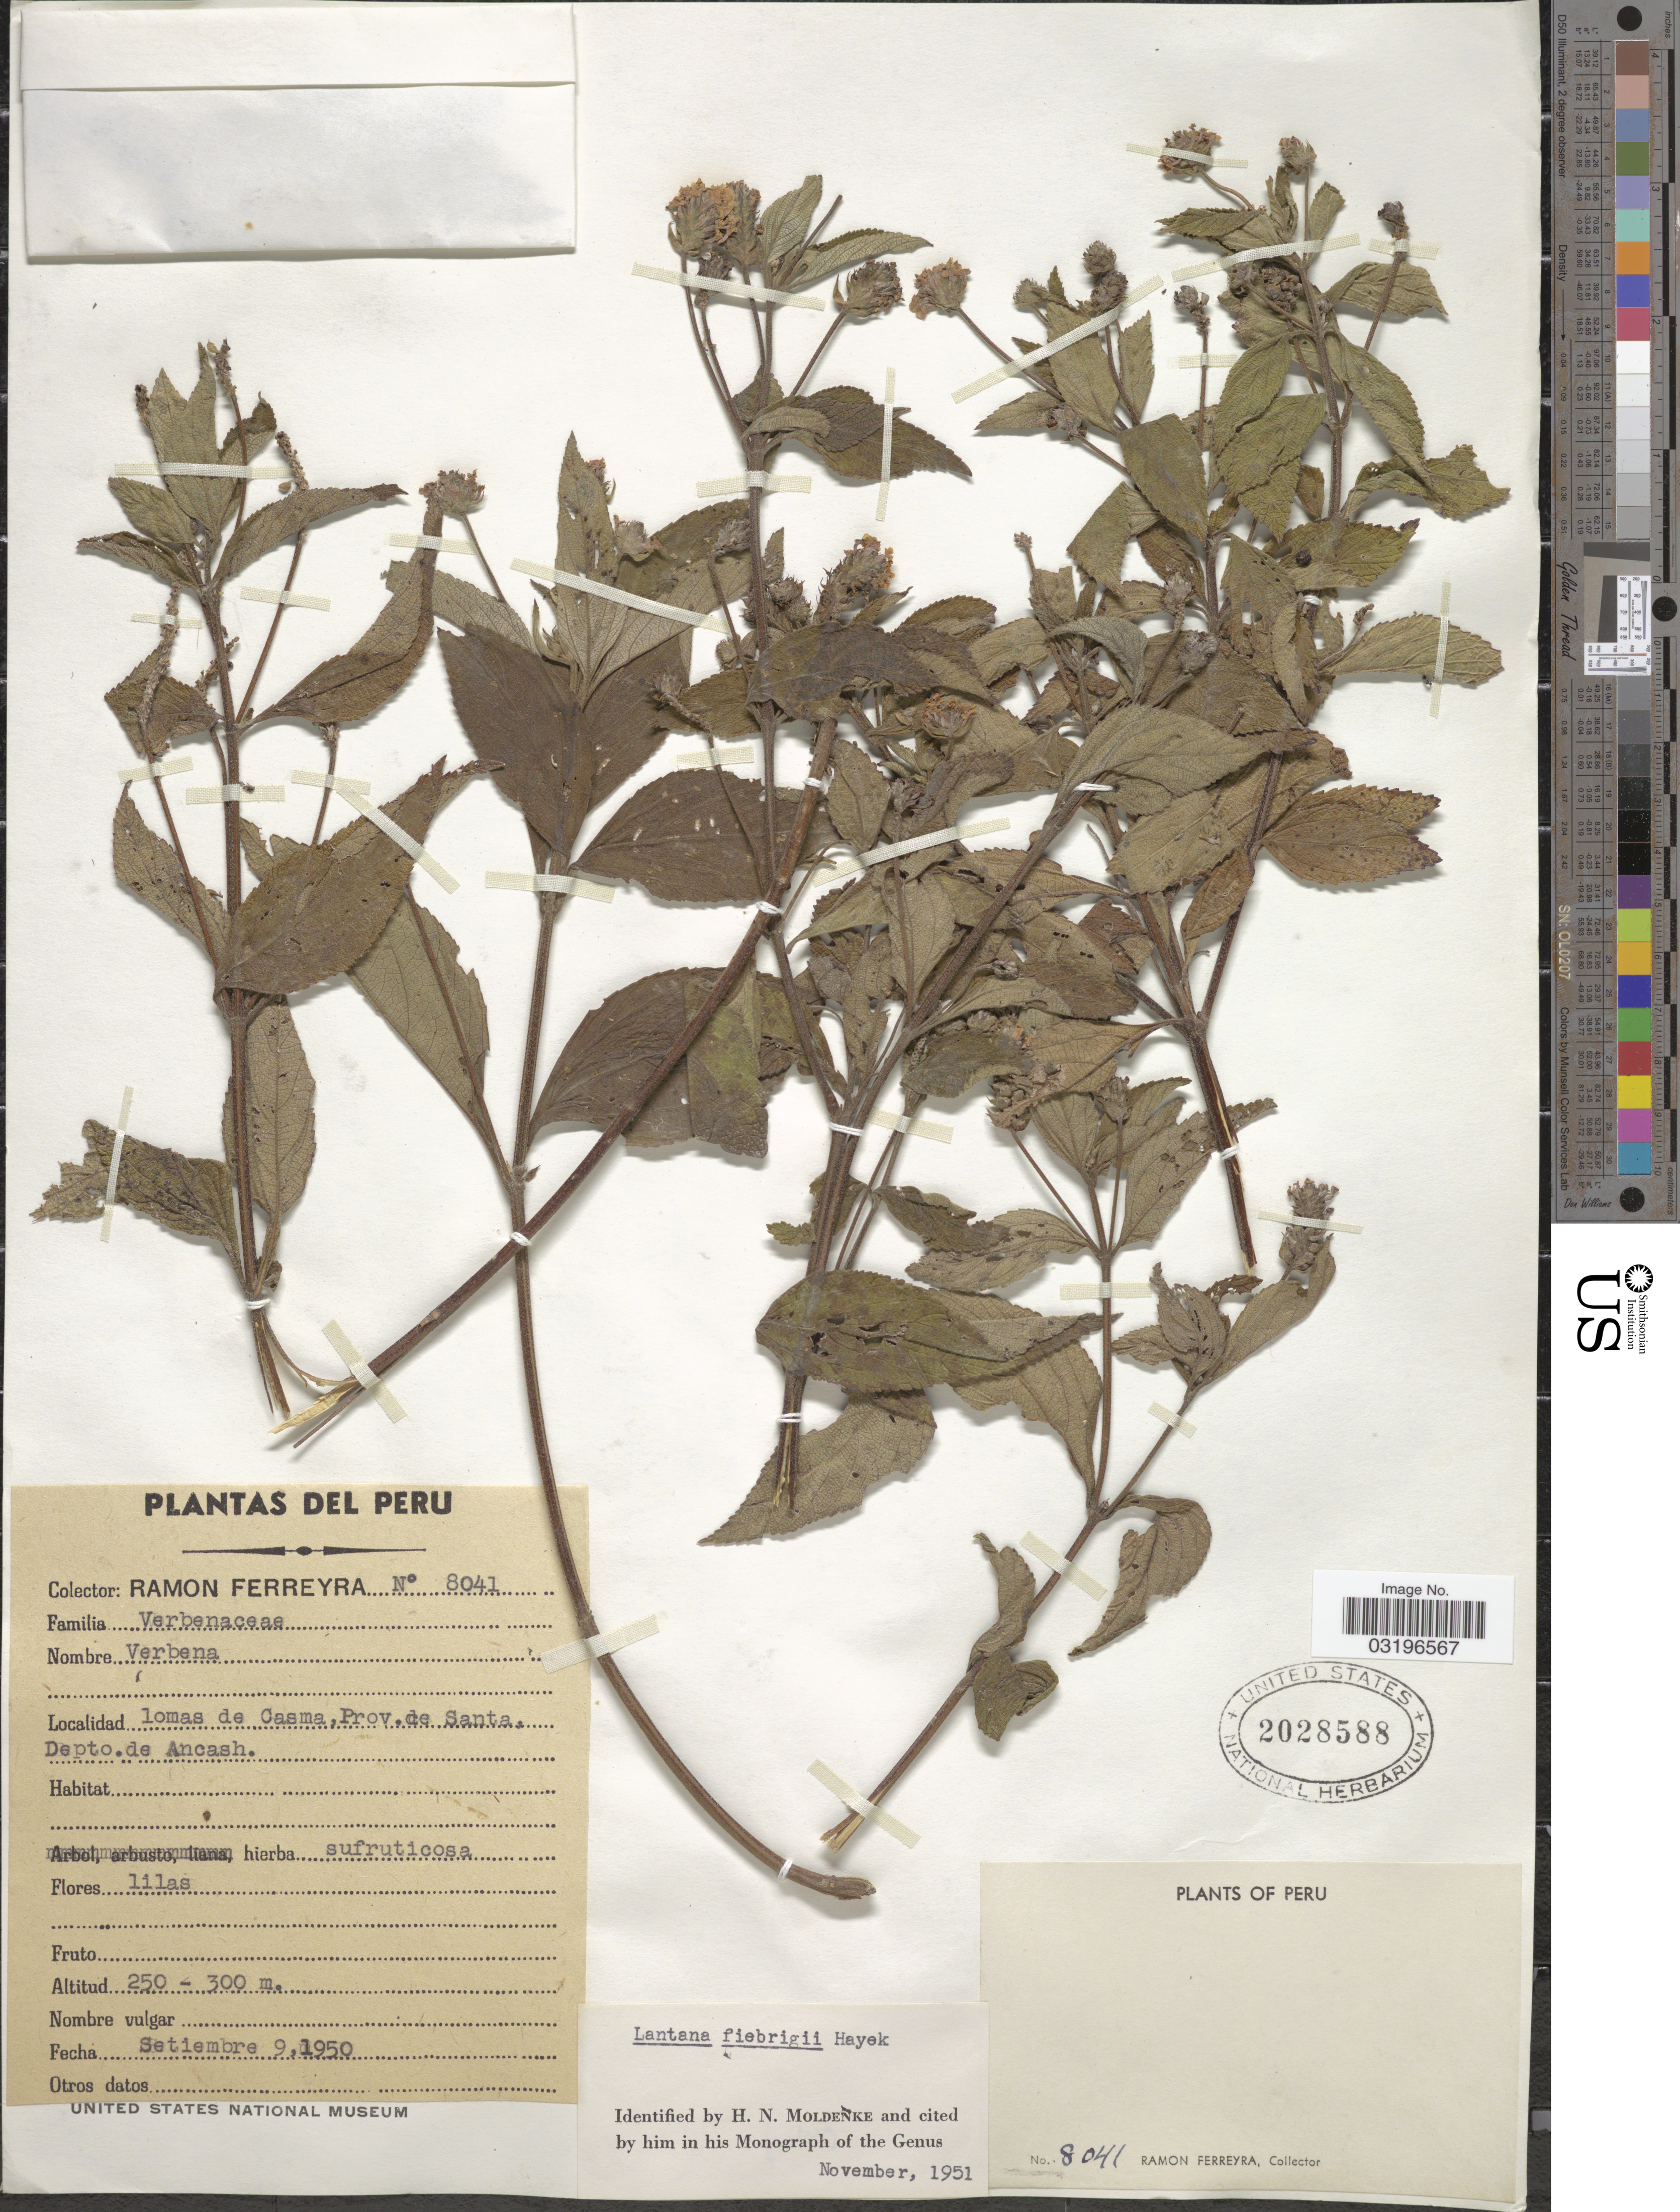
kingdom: Plantae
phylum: Tracheophyta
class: Magnoliopsida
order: Lamiales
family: Verbenaceae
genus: Lantana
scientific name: Lantana fiebrigii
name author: Hayek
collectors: R. A. Ferreyra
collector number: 8041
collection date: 1950-09-09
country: Peru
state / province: Ancash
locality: Lomas de Casma, Prov. de Santa. Depto. de Ancash.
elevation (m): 250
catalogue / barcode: US 2028588